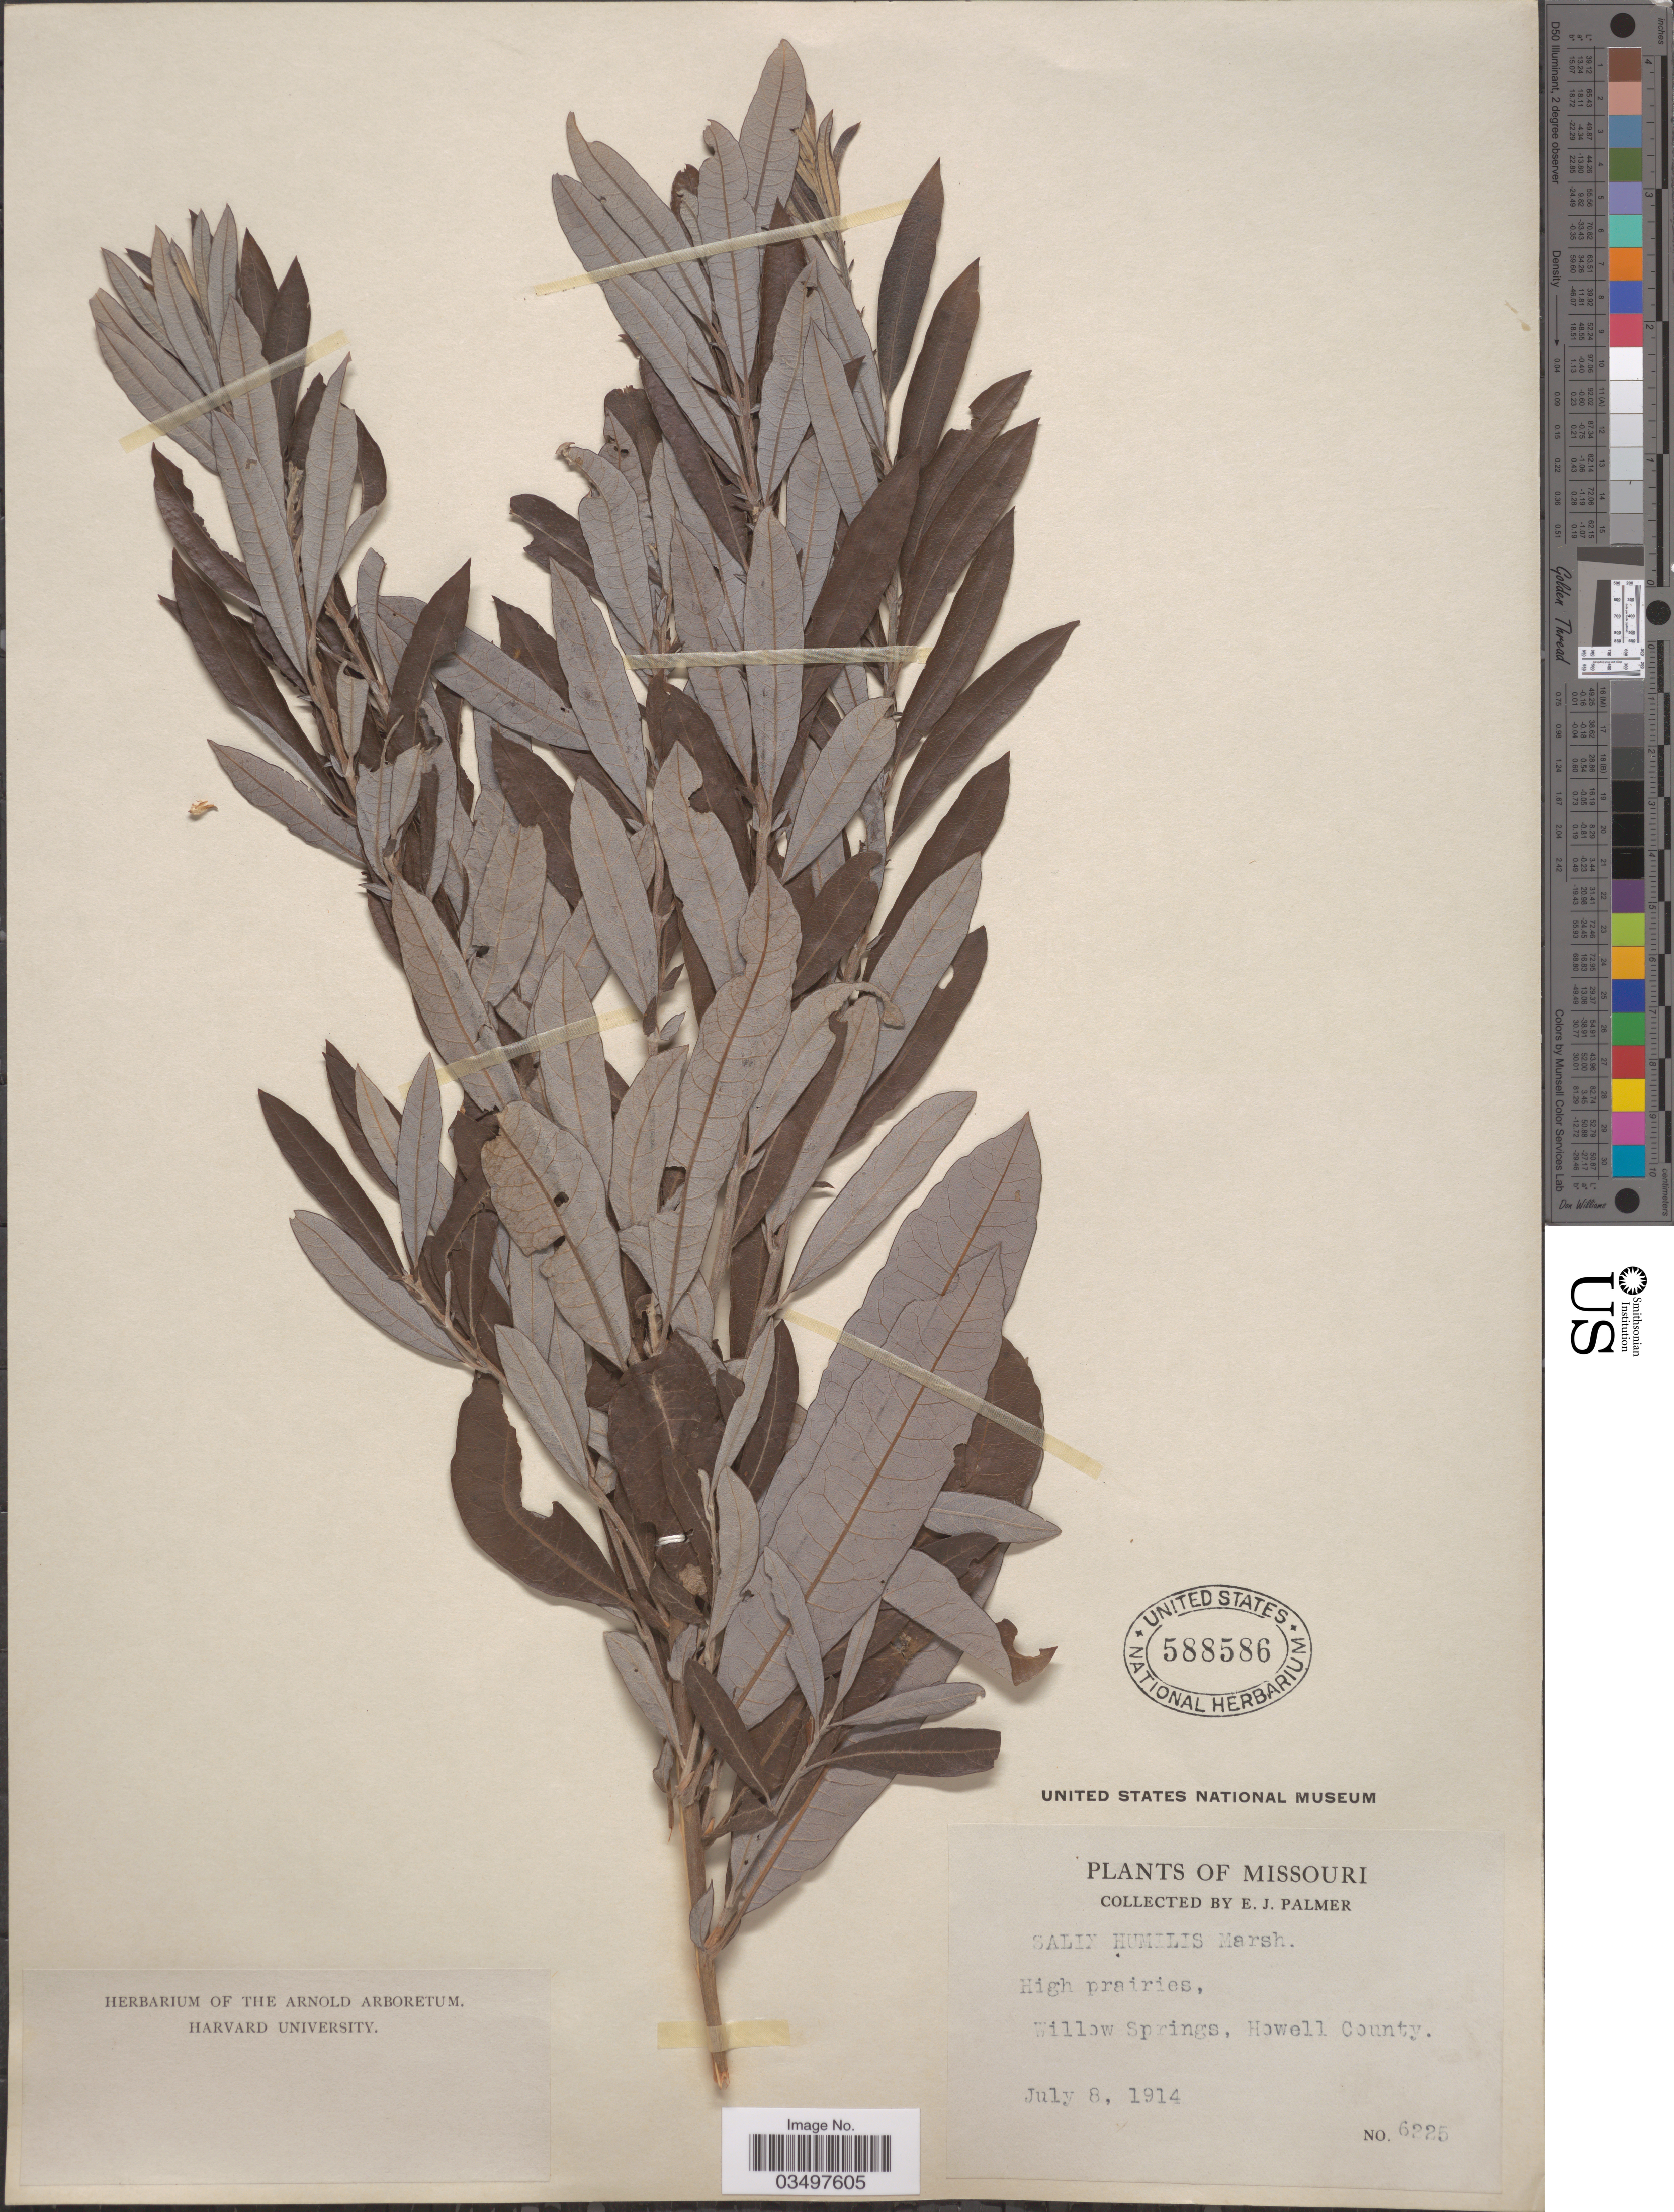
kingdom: Plantae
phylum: Tracheophyta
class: Magnoliopsida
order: Malpighiales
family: Salicaceae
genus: Salix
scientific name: Salix humilis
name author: Marshall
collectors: E. J. Palmer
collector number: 6225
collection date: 1914-07-08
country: United States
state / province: Missouri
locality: Willow Springs, Howell County.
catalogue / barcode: US 588586